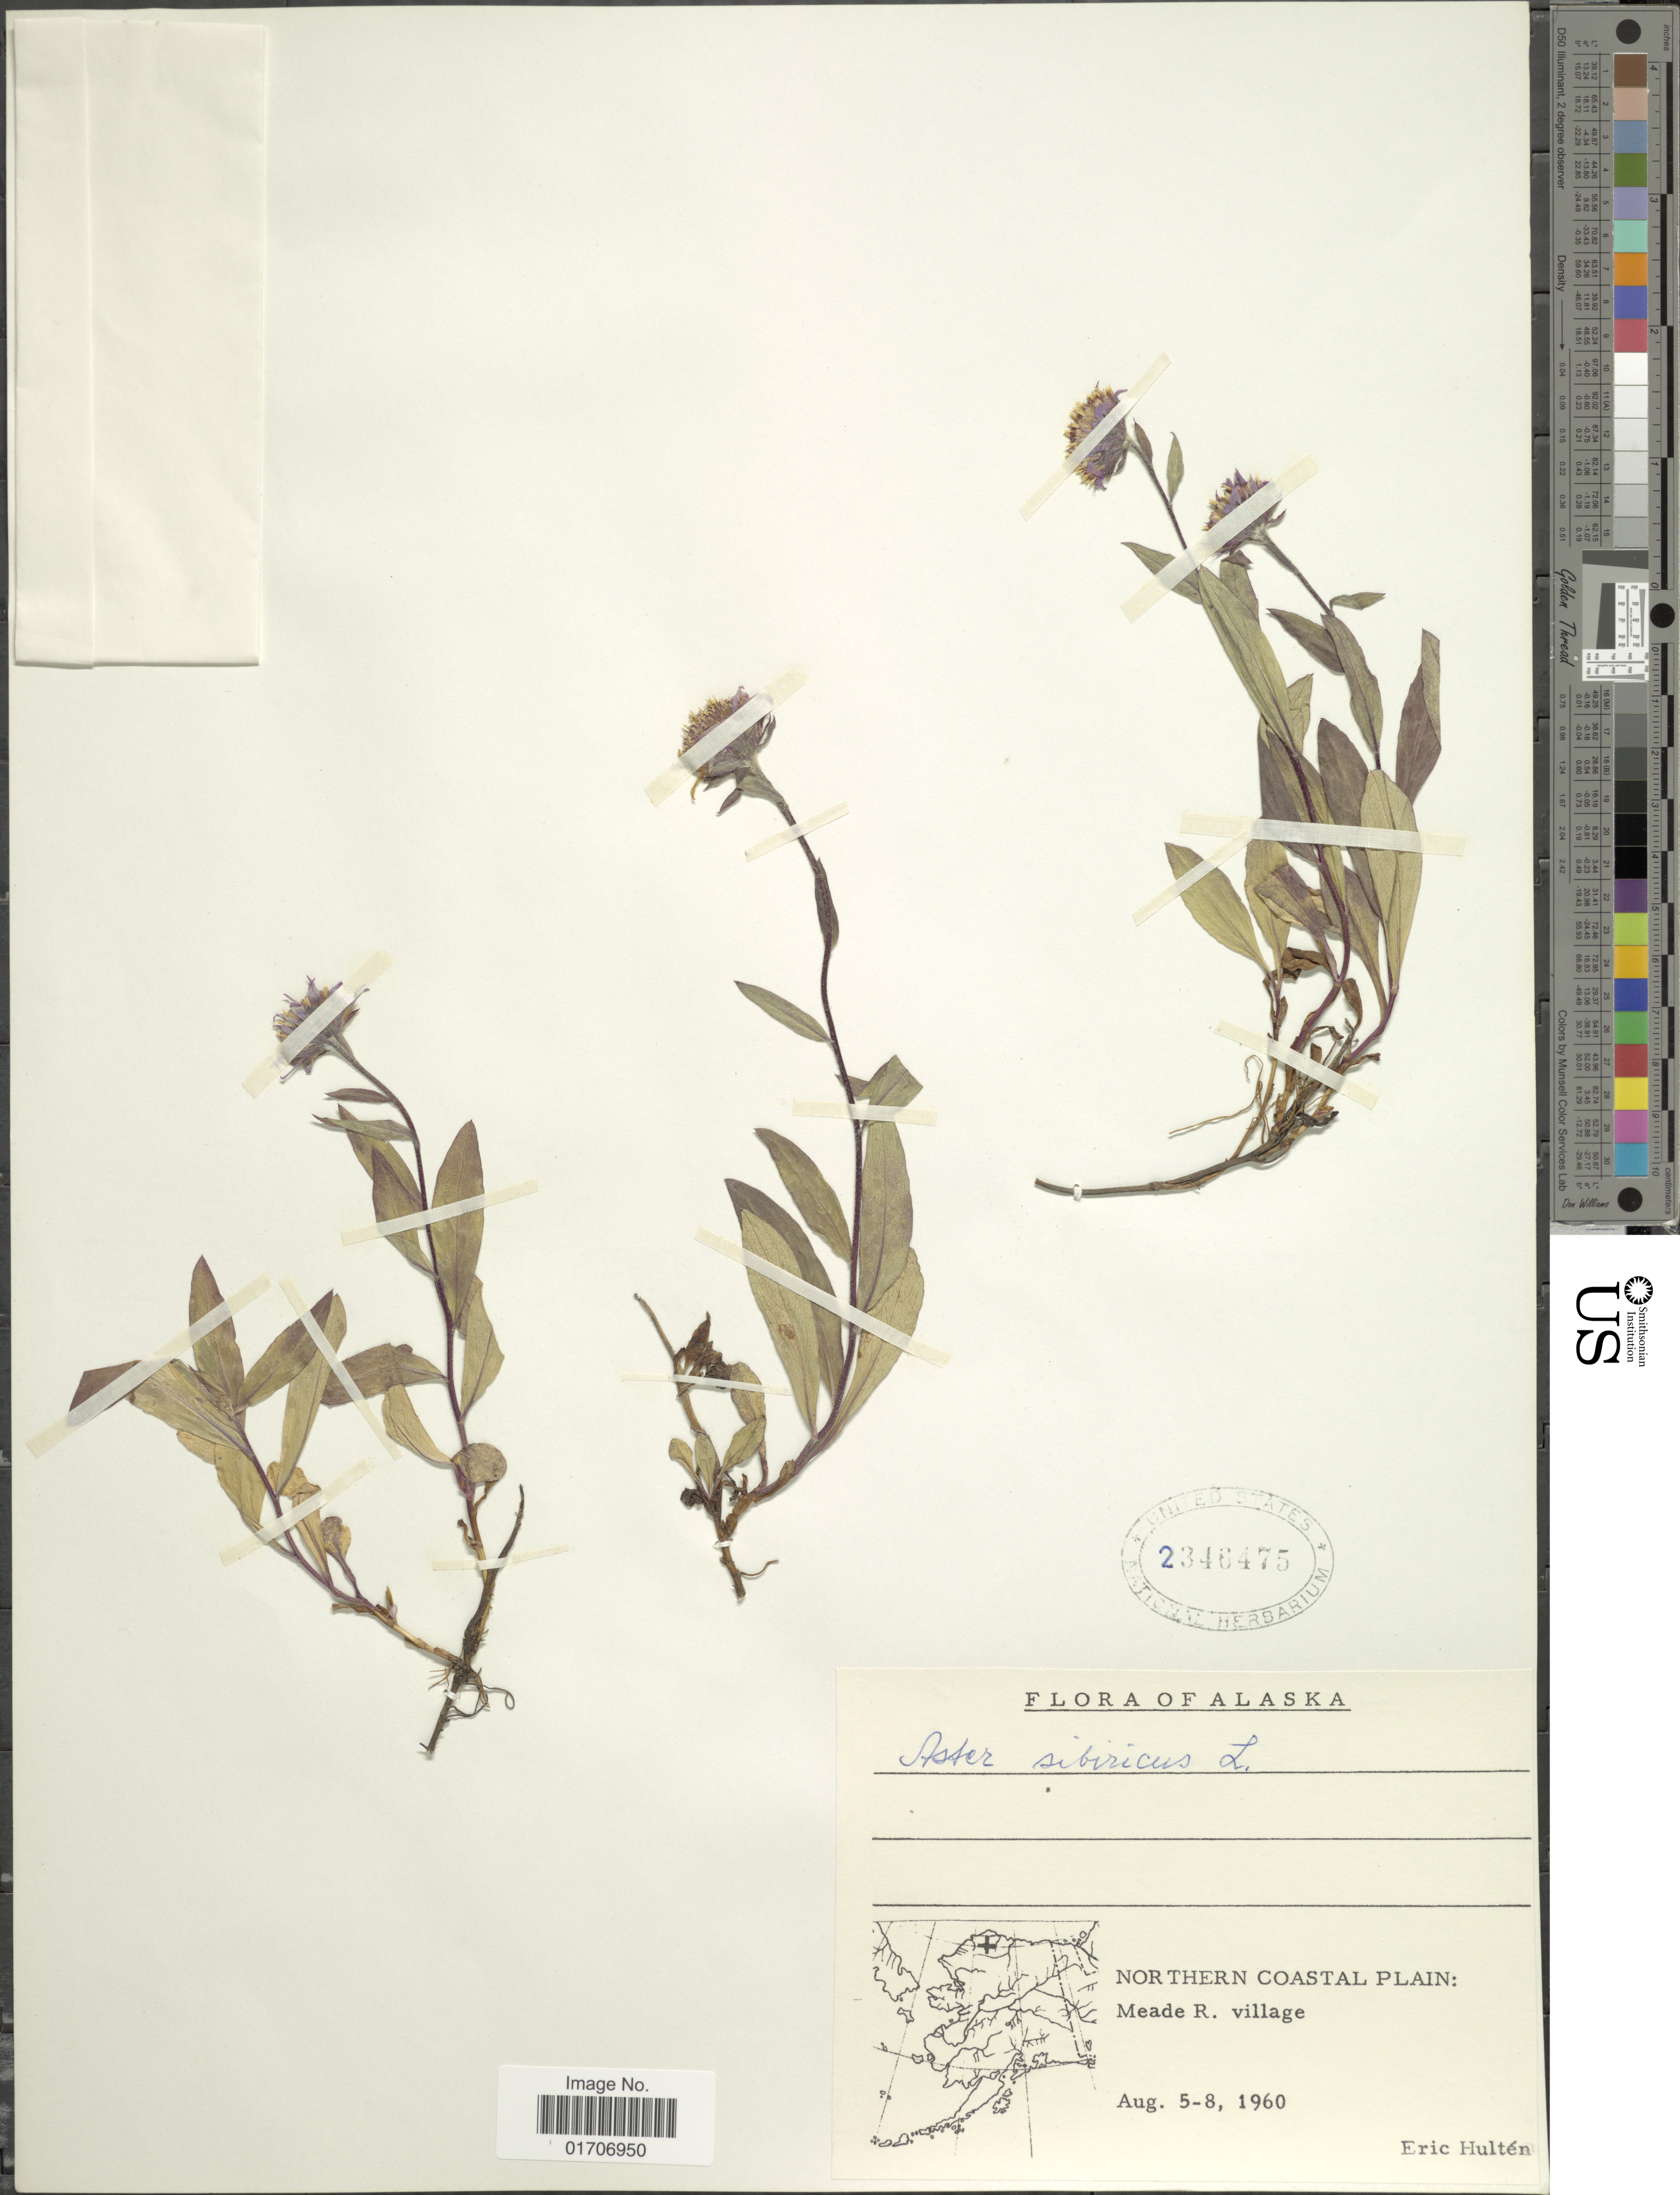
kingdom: Plantae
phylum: Tracheophyta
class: Magnoliopsida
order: Asterales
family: Asteraceae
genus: Eurybia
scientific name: Eurybia sibirica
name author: (L.) G.L. Nesom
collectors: E. G. Hultén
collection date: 1960-08-05/1960-08-08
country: United States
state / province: Alaska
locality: Northern Coastal Plain: Meade R. village.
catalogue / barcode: US 2346475